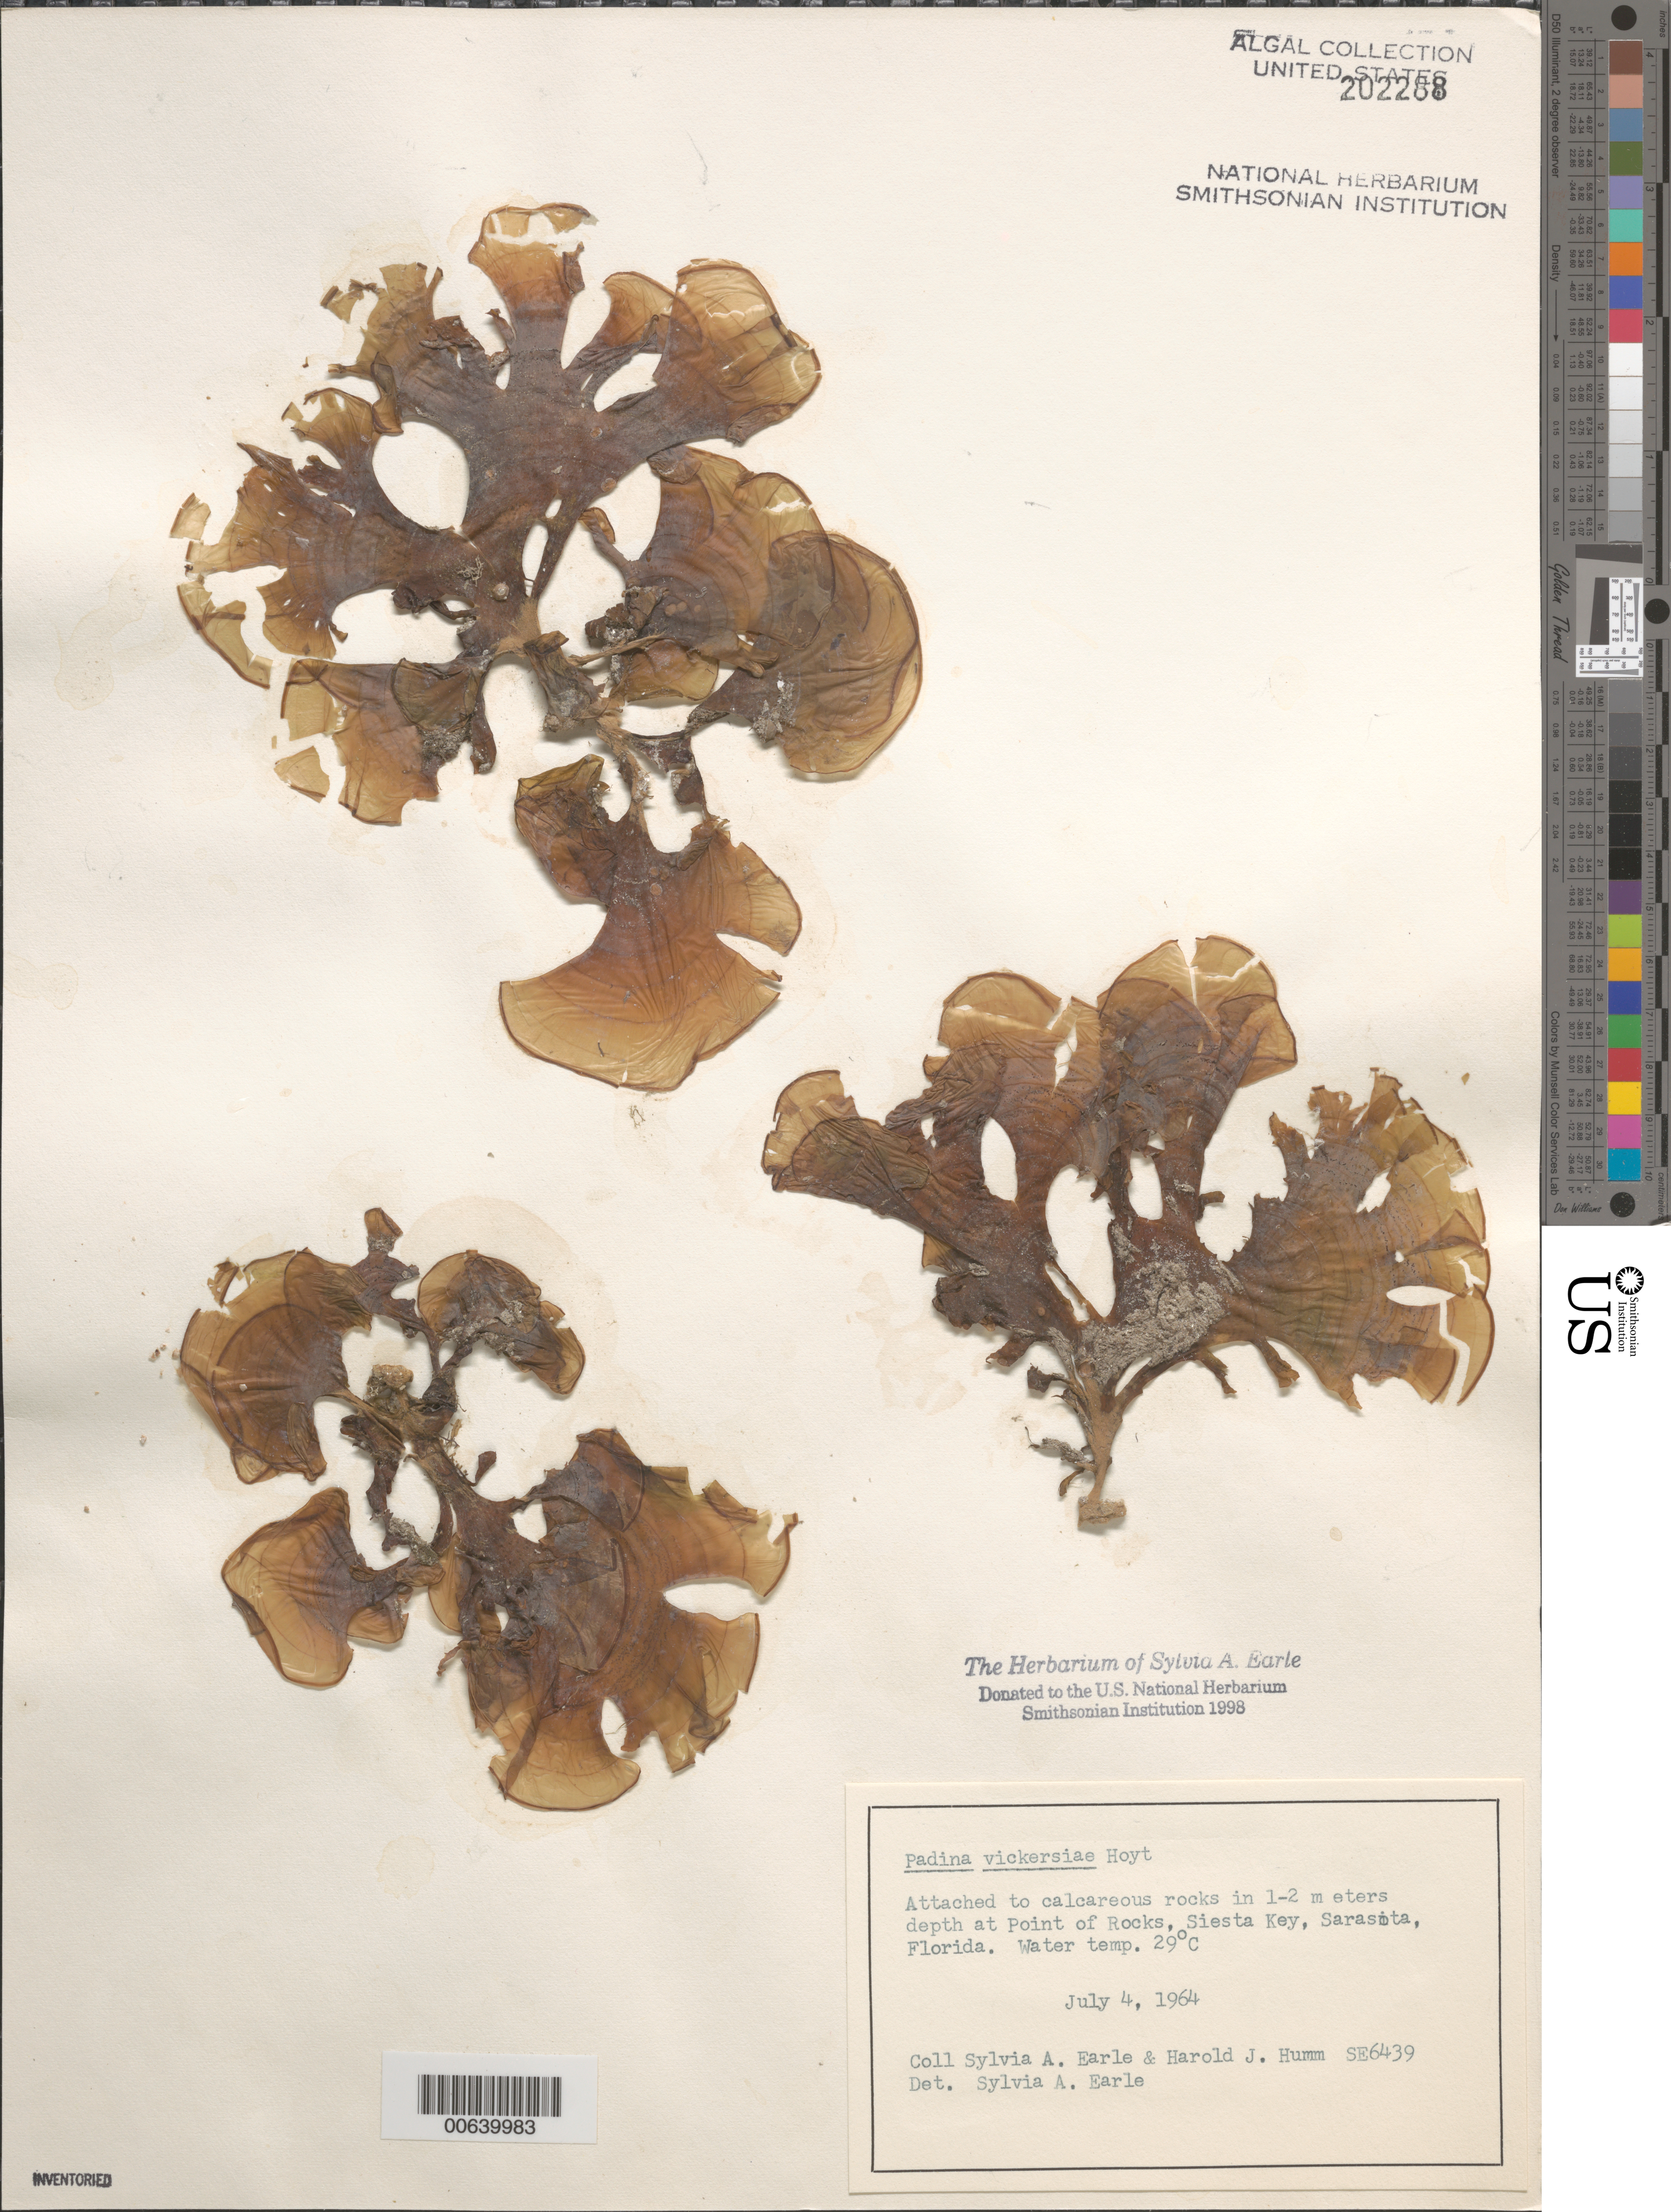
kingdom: Chromista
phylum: Ochrophyta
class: Phaeophyceae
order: Dictyotales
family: Dictyotaceae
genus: Padina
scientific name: Padina gymnospora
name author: (Kütz.) O.G. Sond.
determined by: Algae name updating Project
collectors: S. A. Earle & H. J. Humm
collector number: SE 6439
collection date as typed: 04 Jul 1964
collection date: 1964-07-04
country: United States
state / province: Florida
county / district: Sarasota County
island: Siesta Key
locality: Point of Rocks, Sarasota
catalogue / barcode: US 202288